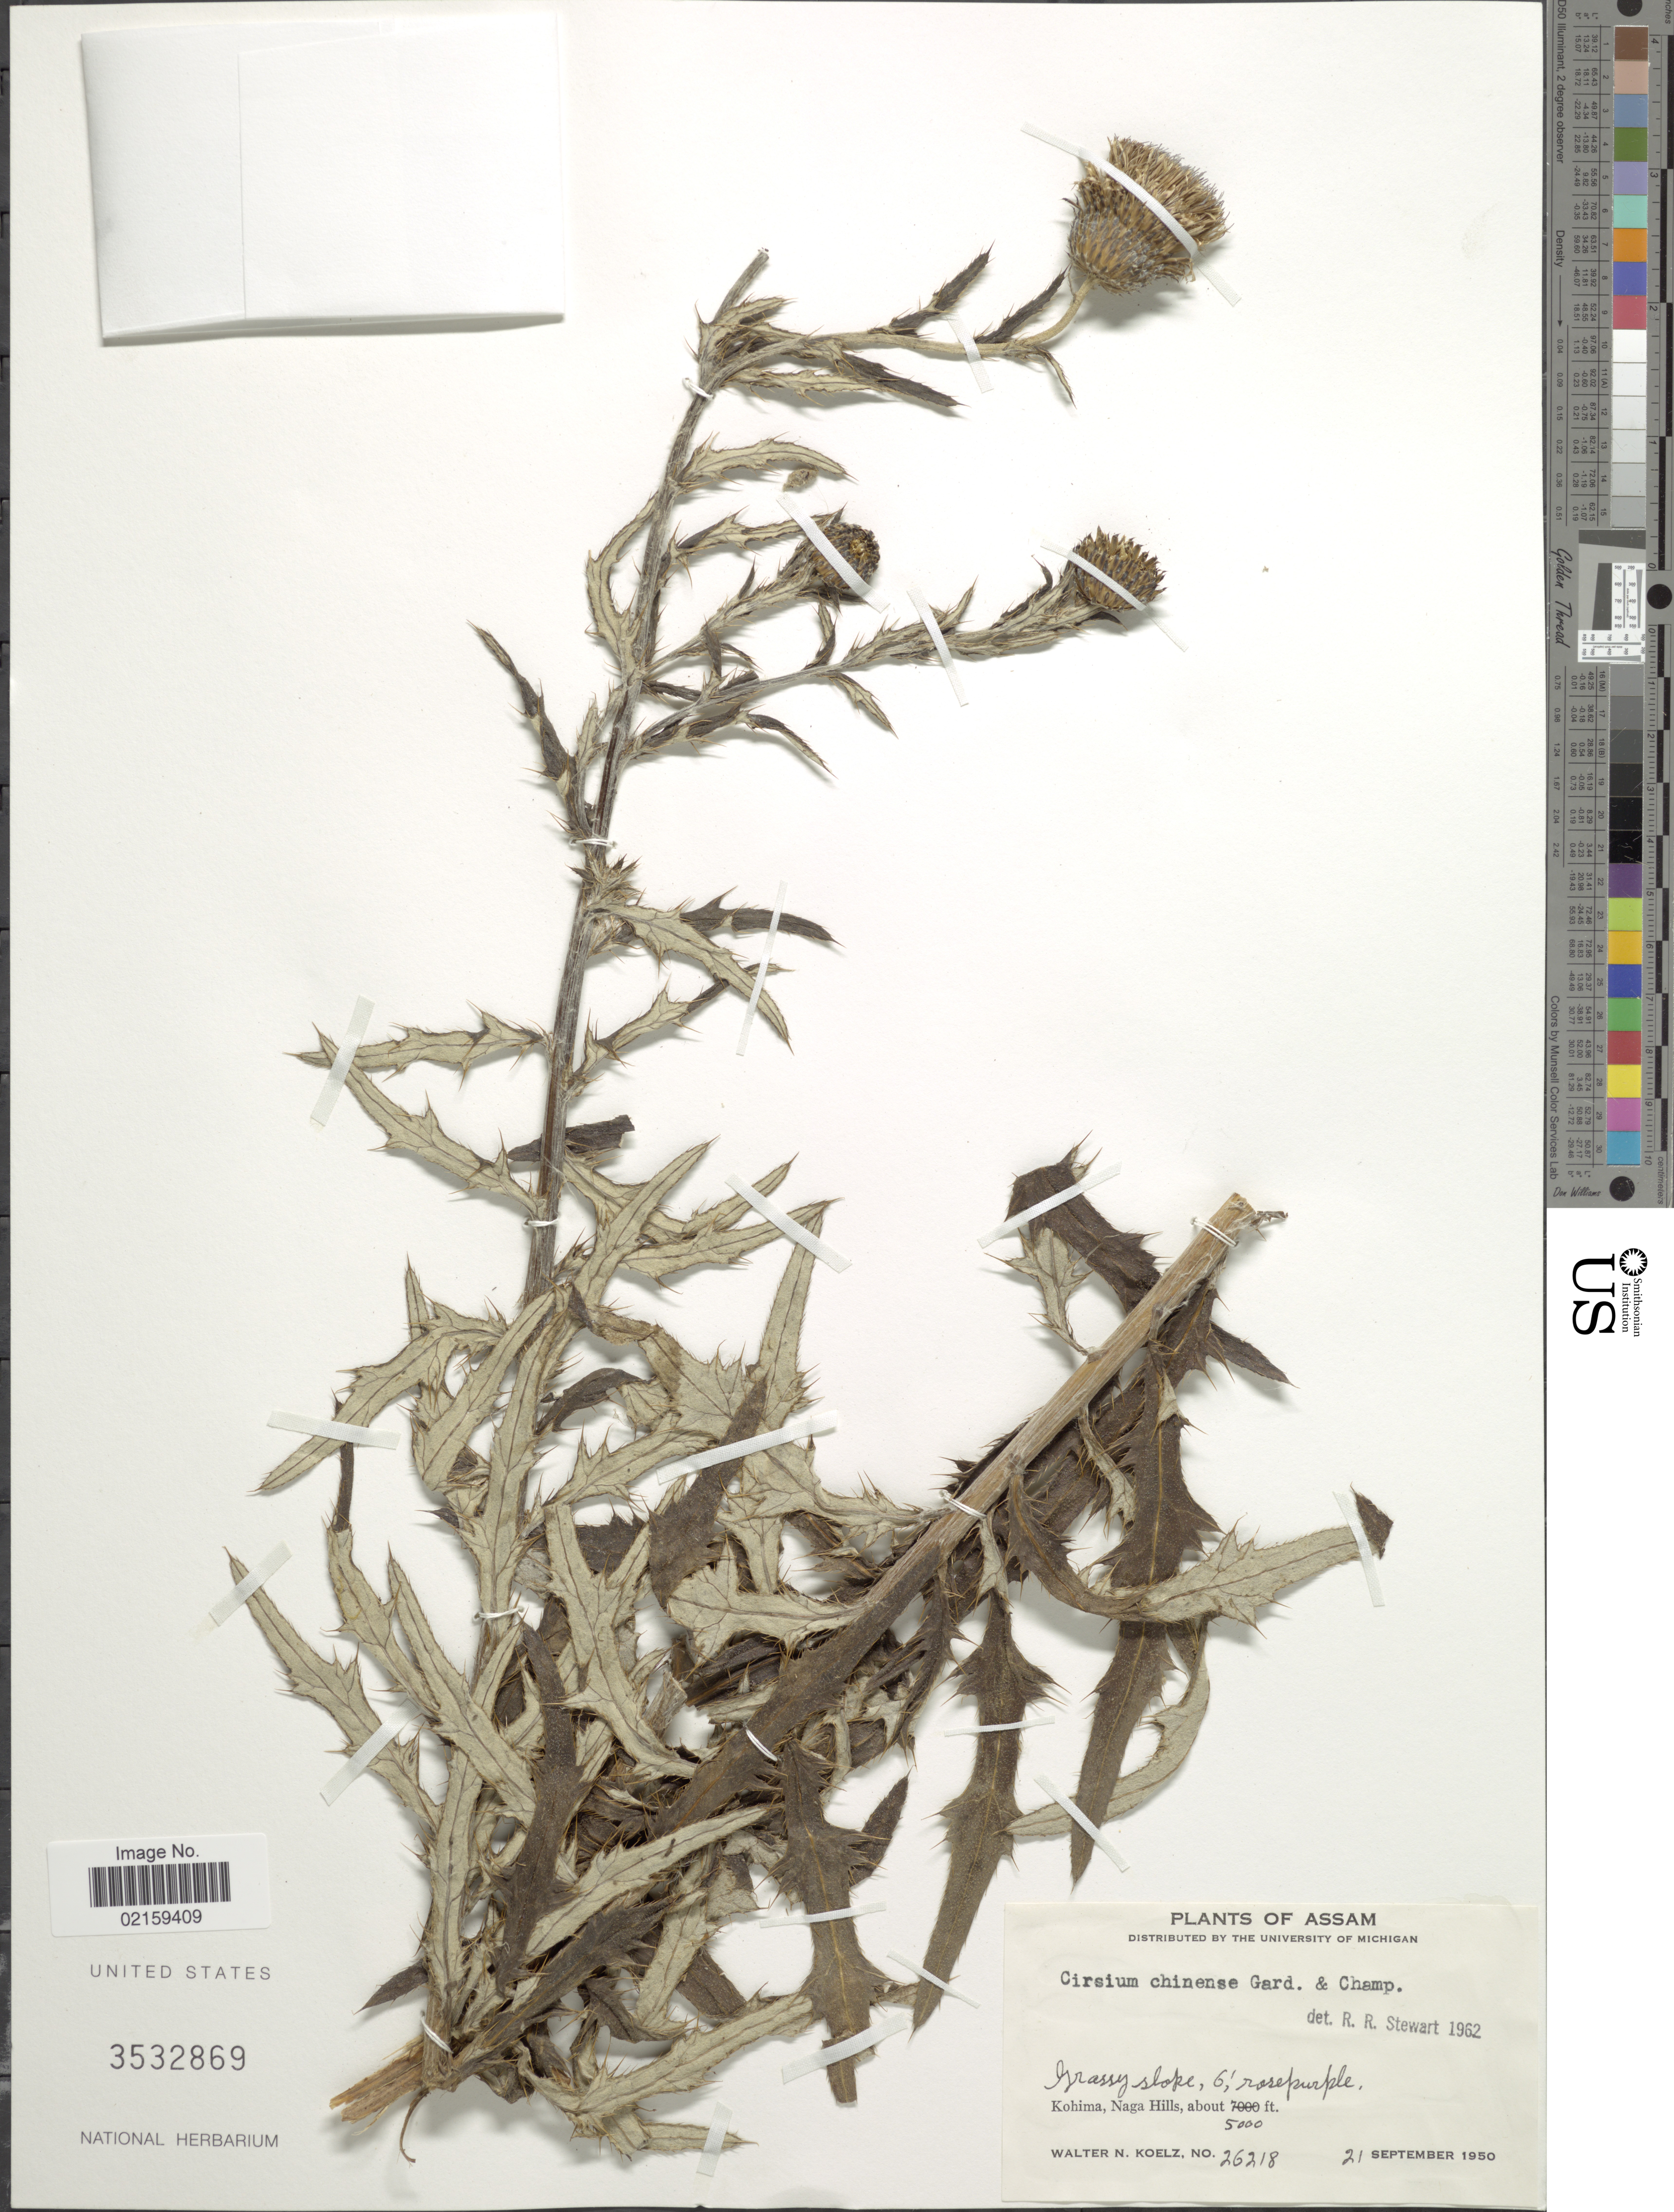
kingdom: Plantae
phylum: Tracheophyta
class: Magnoliopsida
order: Asterales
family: Asteraceae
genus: Cirsium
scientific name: Cirsium lineare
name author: (Thunb.) Sch. Bip.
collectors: W. N. Koelz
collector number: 26218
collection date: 1950-09-21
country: India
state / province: Nagaland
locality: Assam, Kohima, Naga Hills,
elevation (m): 1524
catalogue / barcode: US 3532869